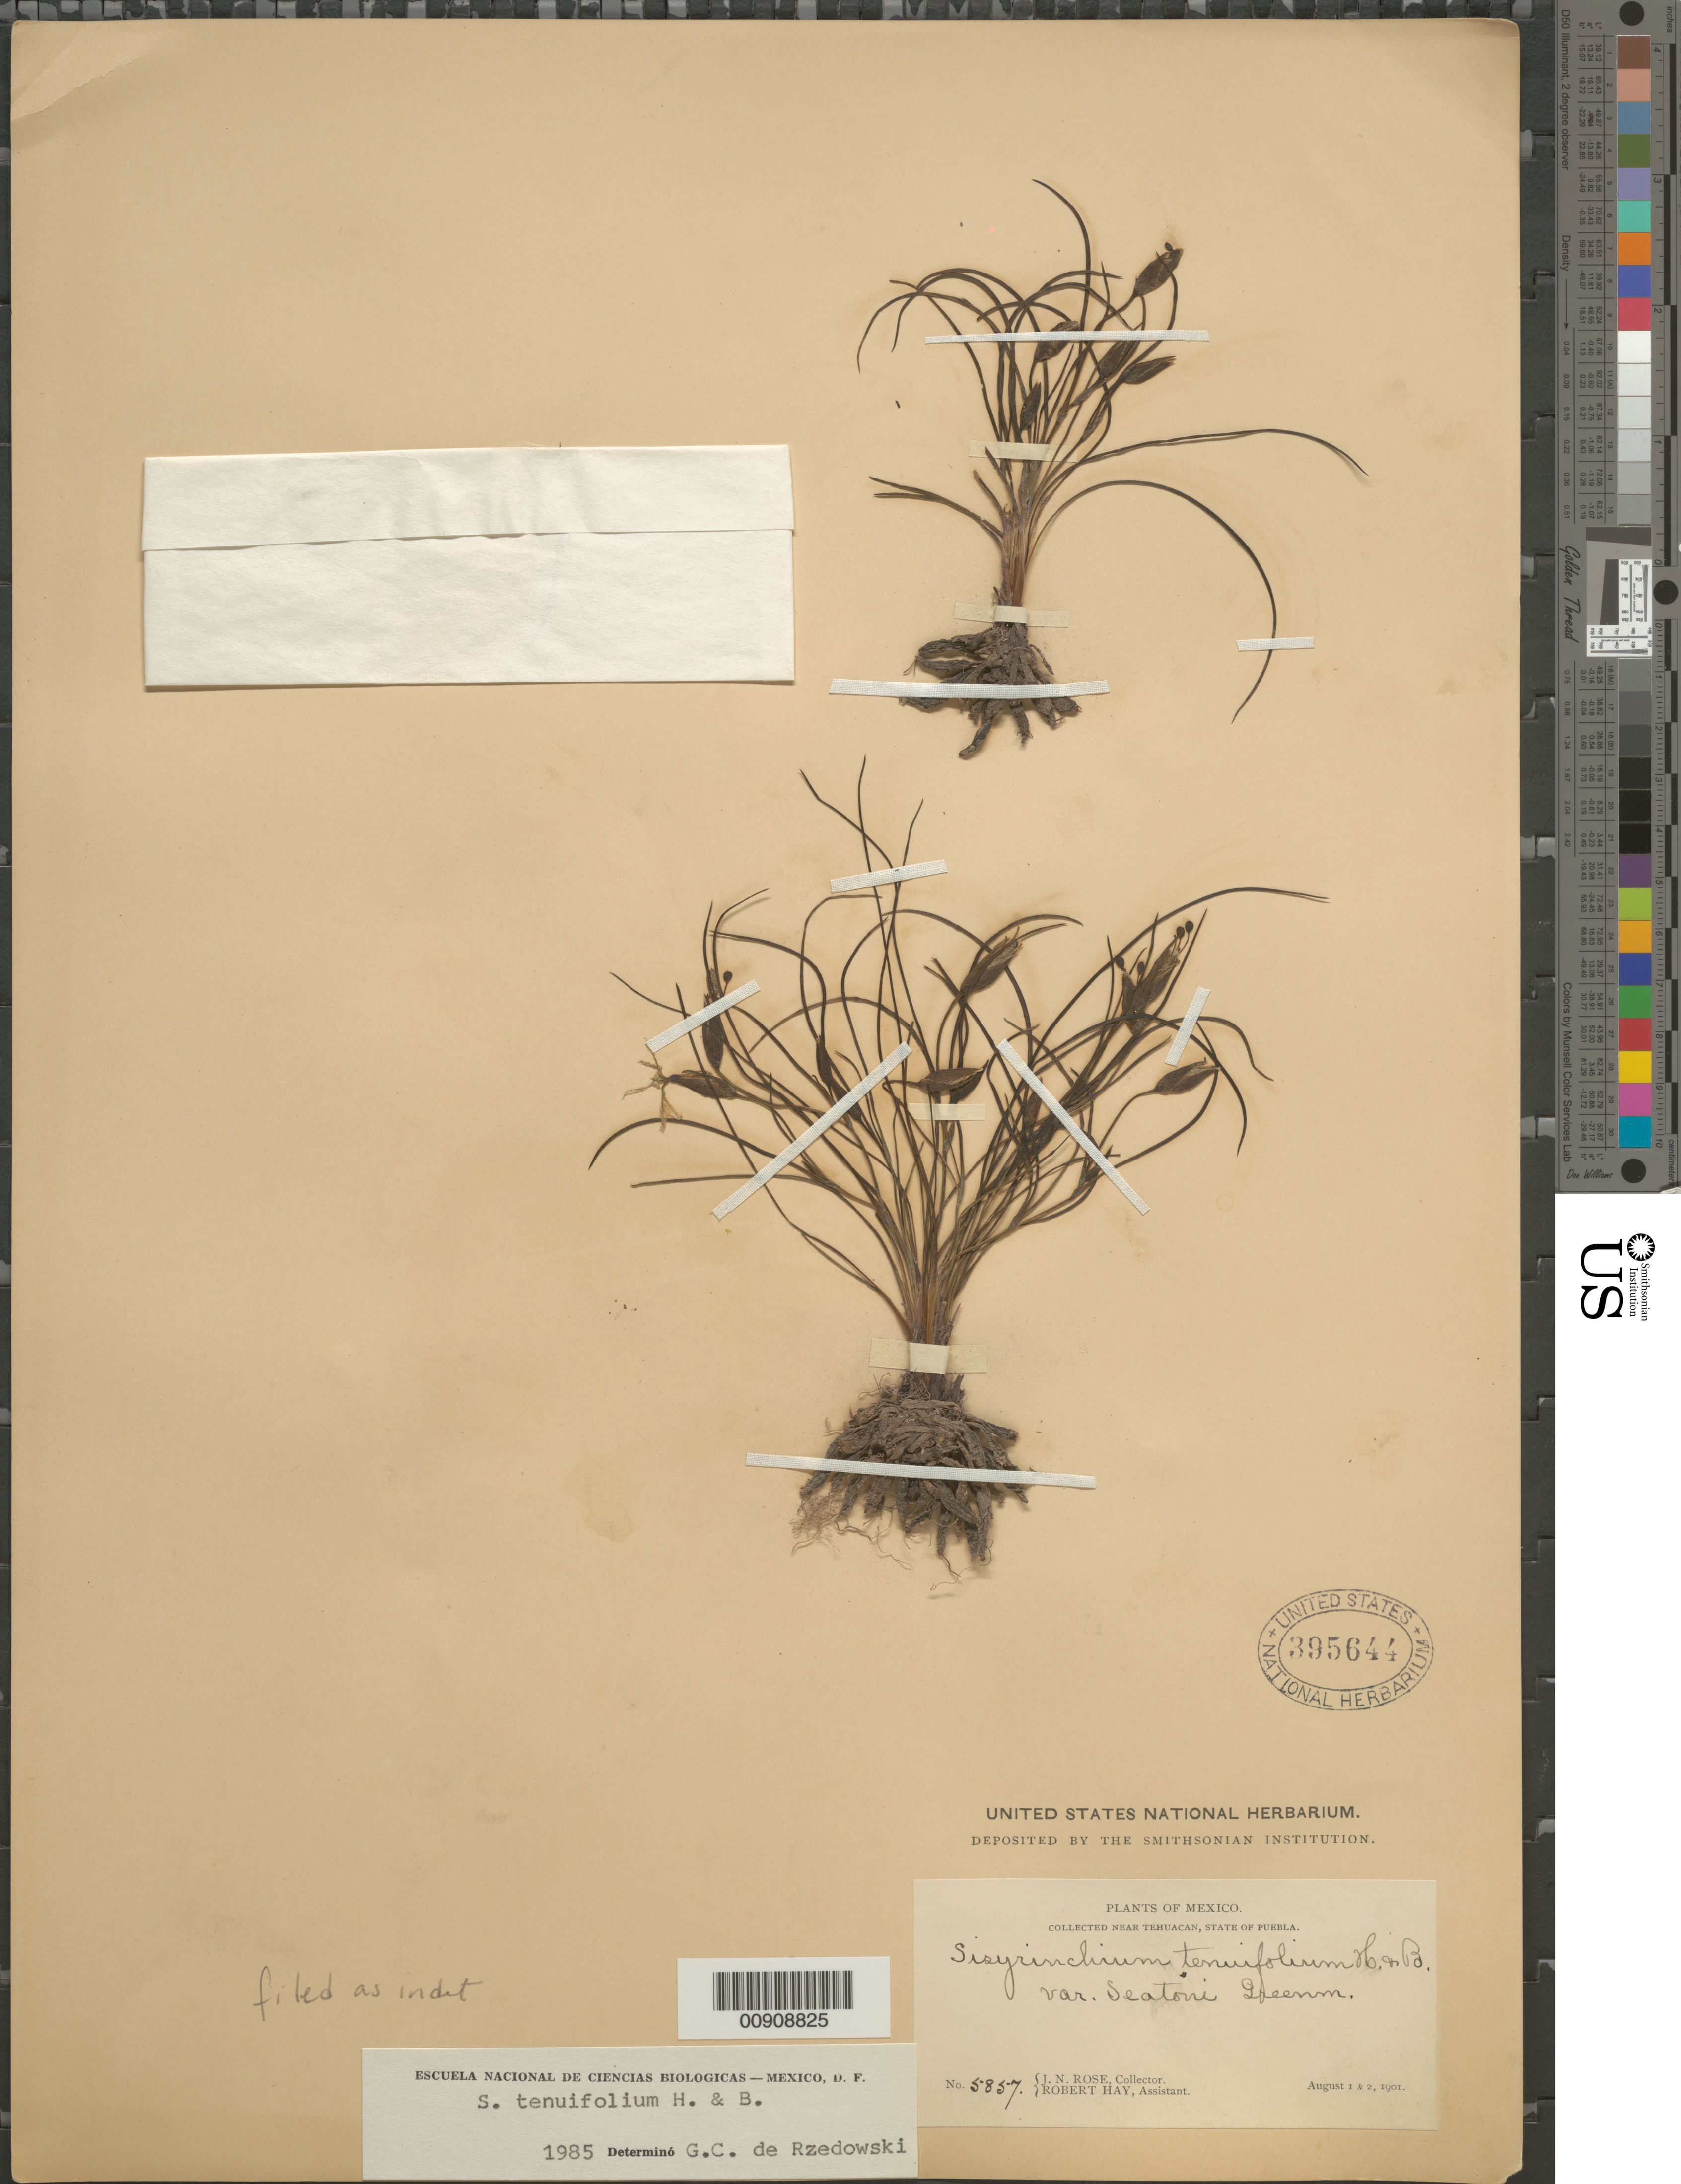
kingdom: Plantae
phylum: Tracheophyta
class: Liliopsida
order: Asparagales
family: Iridaceae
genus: Sisyrinchium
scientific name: Sisyrinchium sp.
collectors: J. N. Rose & R. Hay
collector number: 5857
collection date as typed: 01 Aug 1901 to 02 Aug 1901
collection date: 1901-08-01/1901-08-02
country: Mexico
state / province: Puebla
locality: Near Tehuacán, State of Puebla.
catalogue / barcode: US 395644